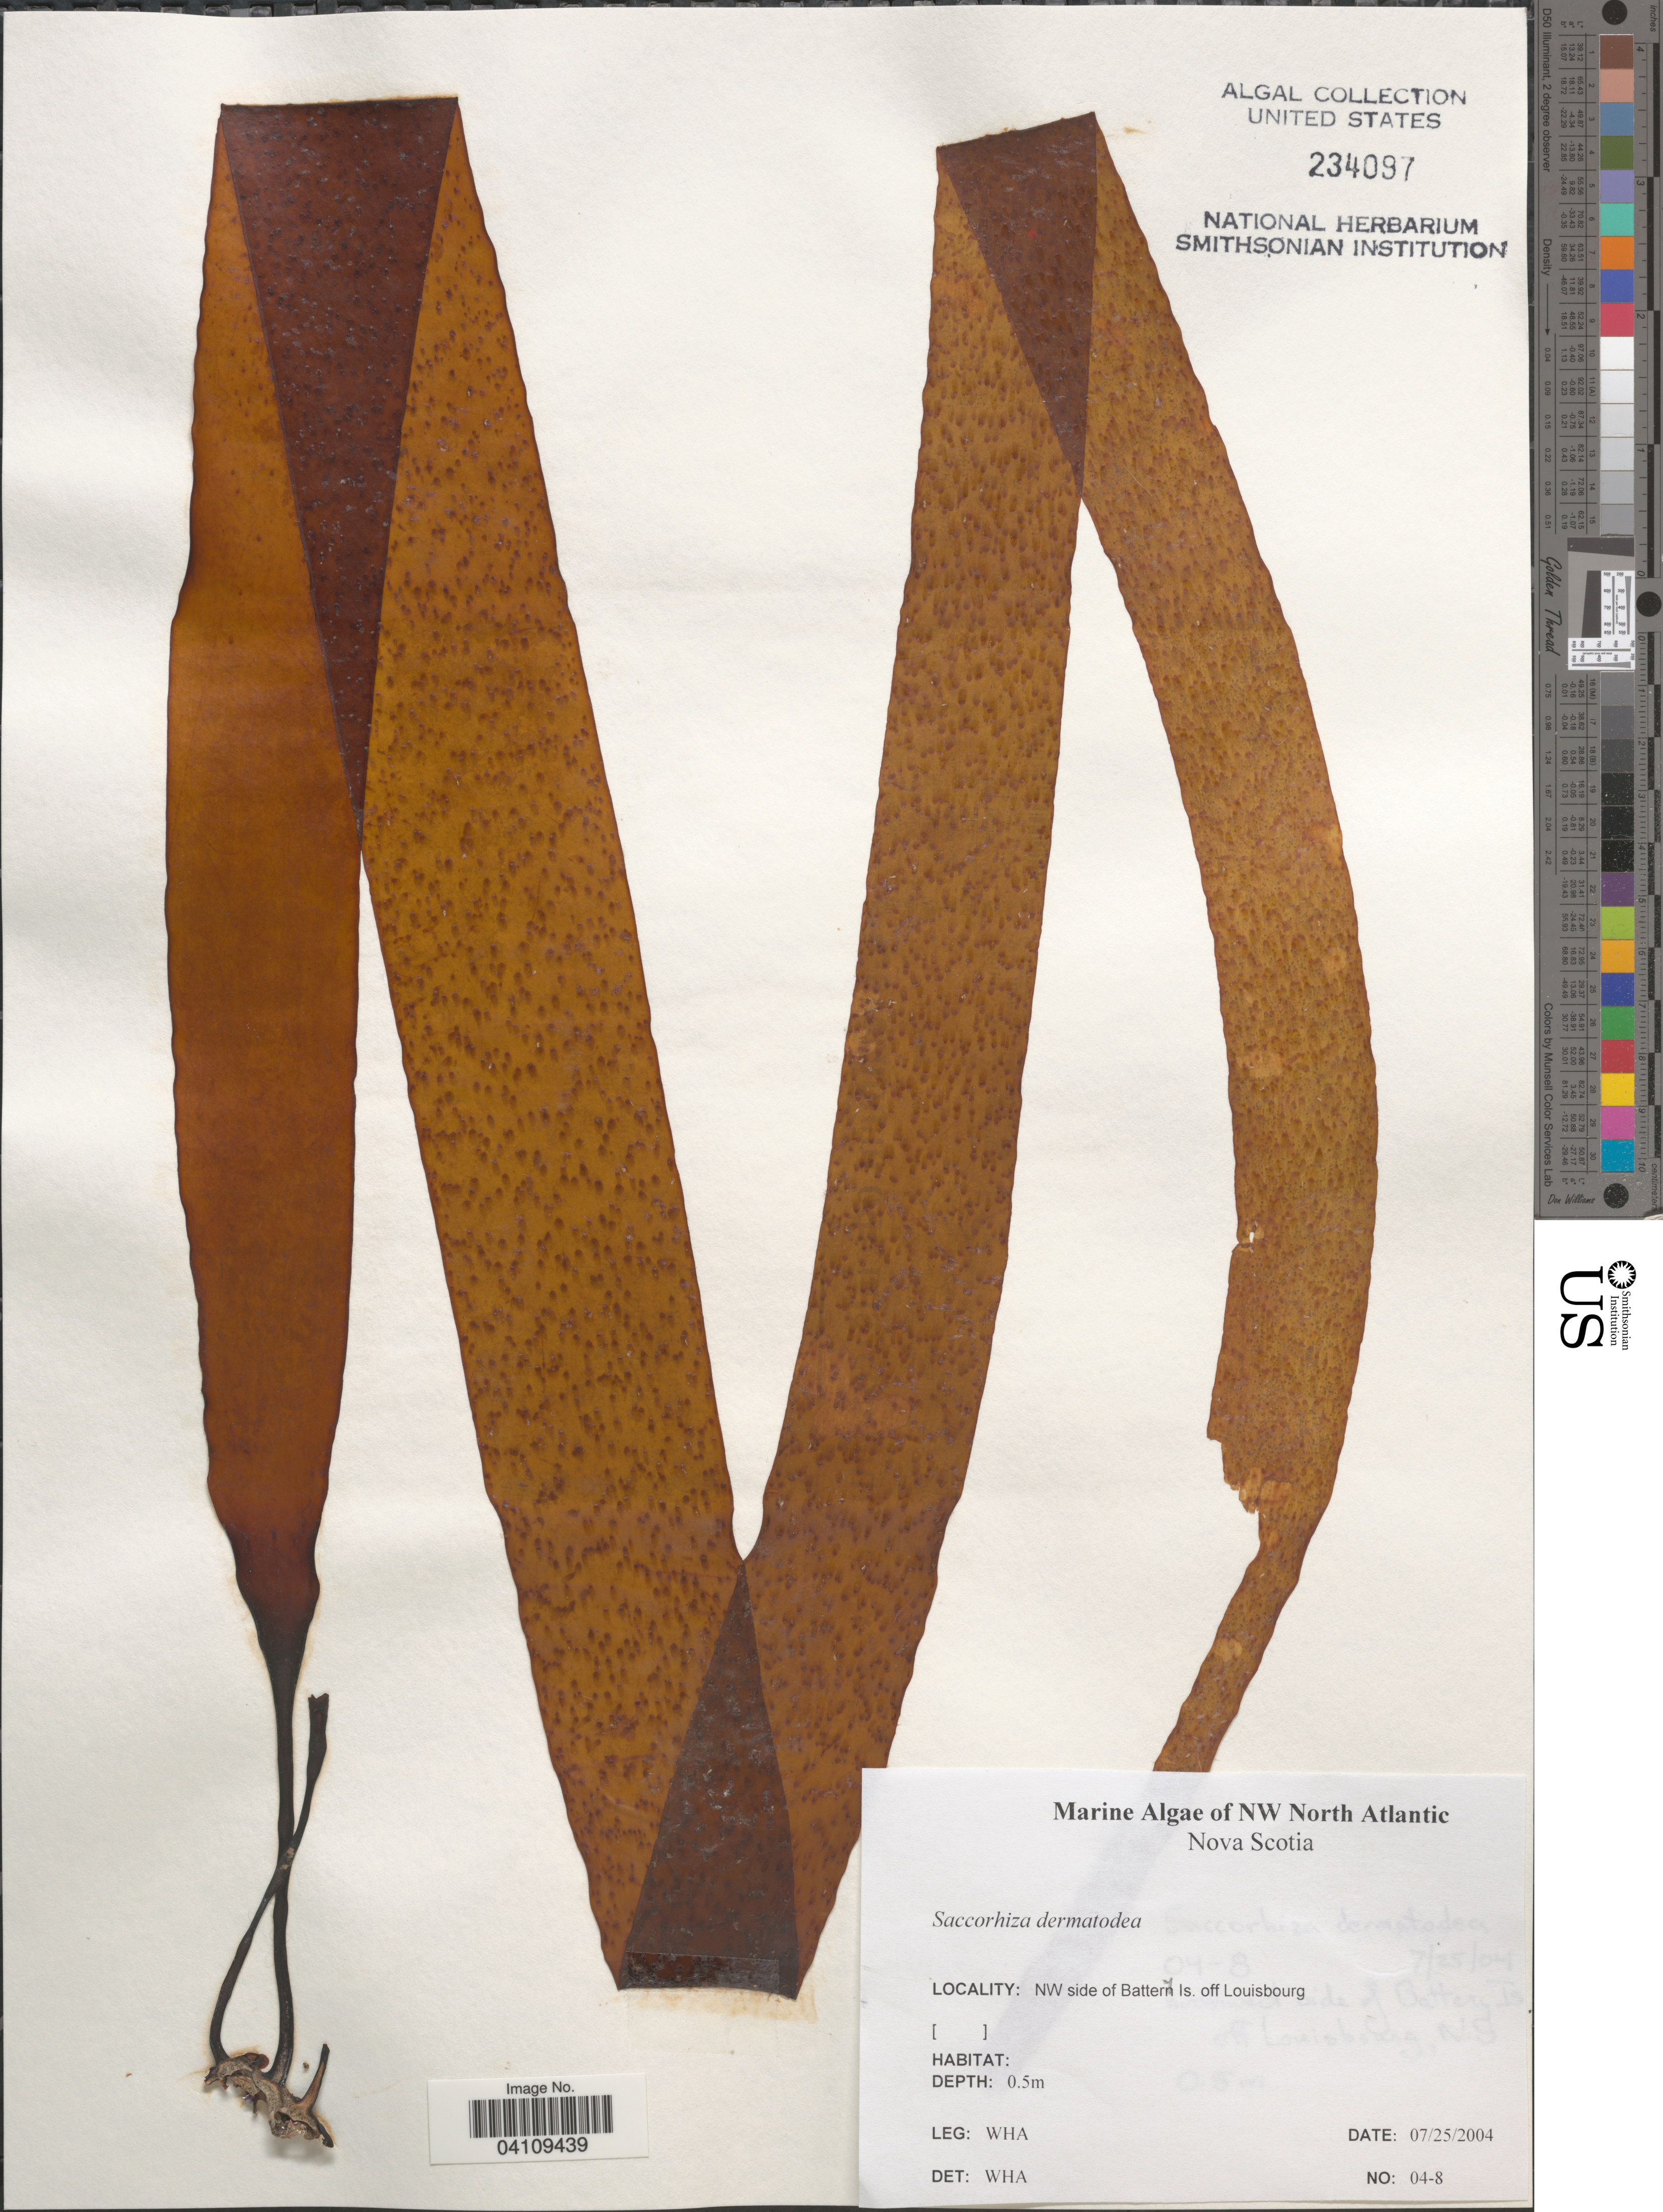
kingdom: Chromista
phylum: Foraminifera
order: Astrorhizida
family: Hyperamminidae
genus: Saccorhiza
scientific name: Saccorhiza dermatodea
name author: (Bach. Pyl.) J. Agardh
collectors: W. H. Adey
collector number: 04-8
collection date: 2004-07-25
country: Canada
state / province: Nova Scotia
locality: NW North Atlantic. NW side of Battery Is. off Louisbourg.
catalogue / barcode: US 234097